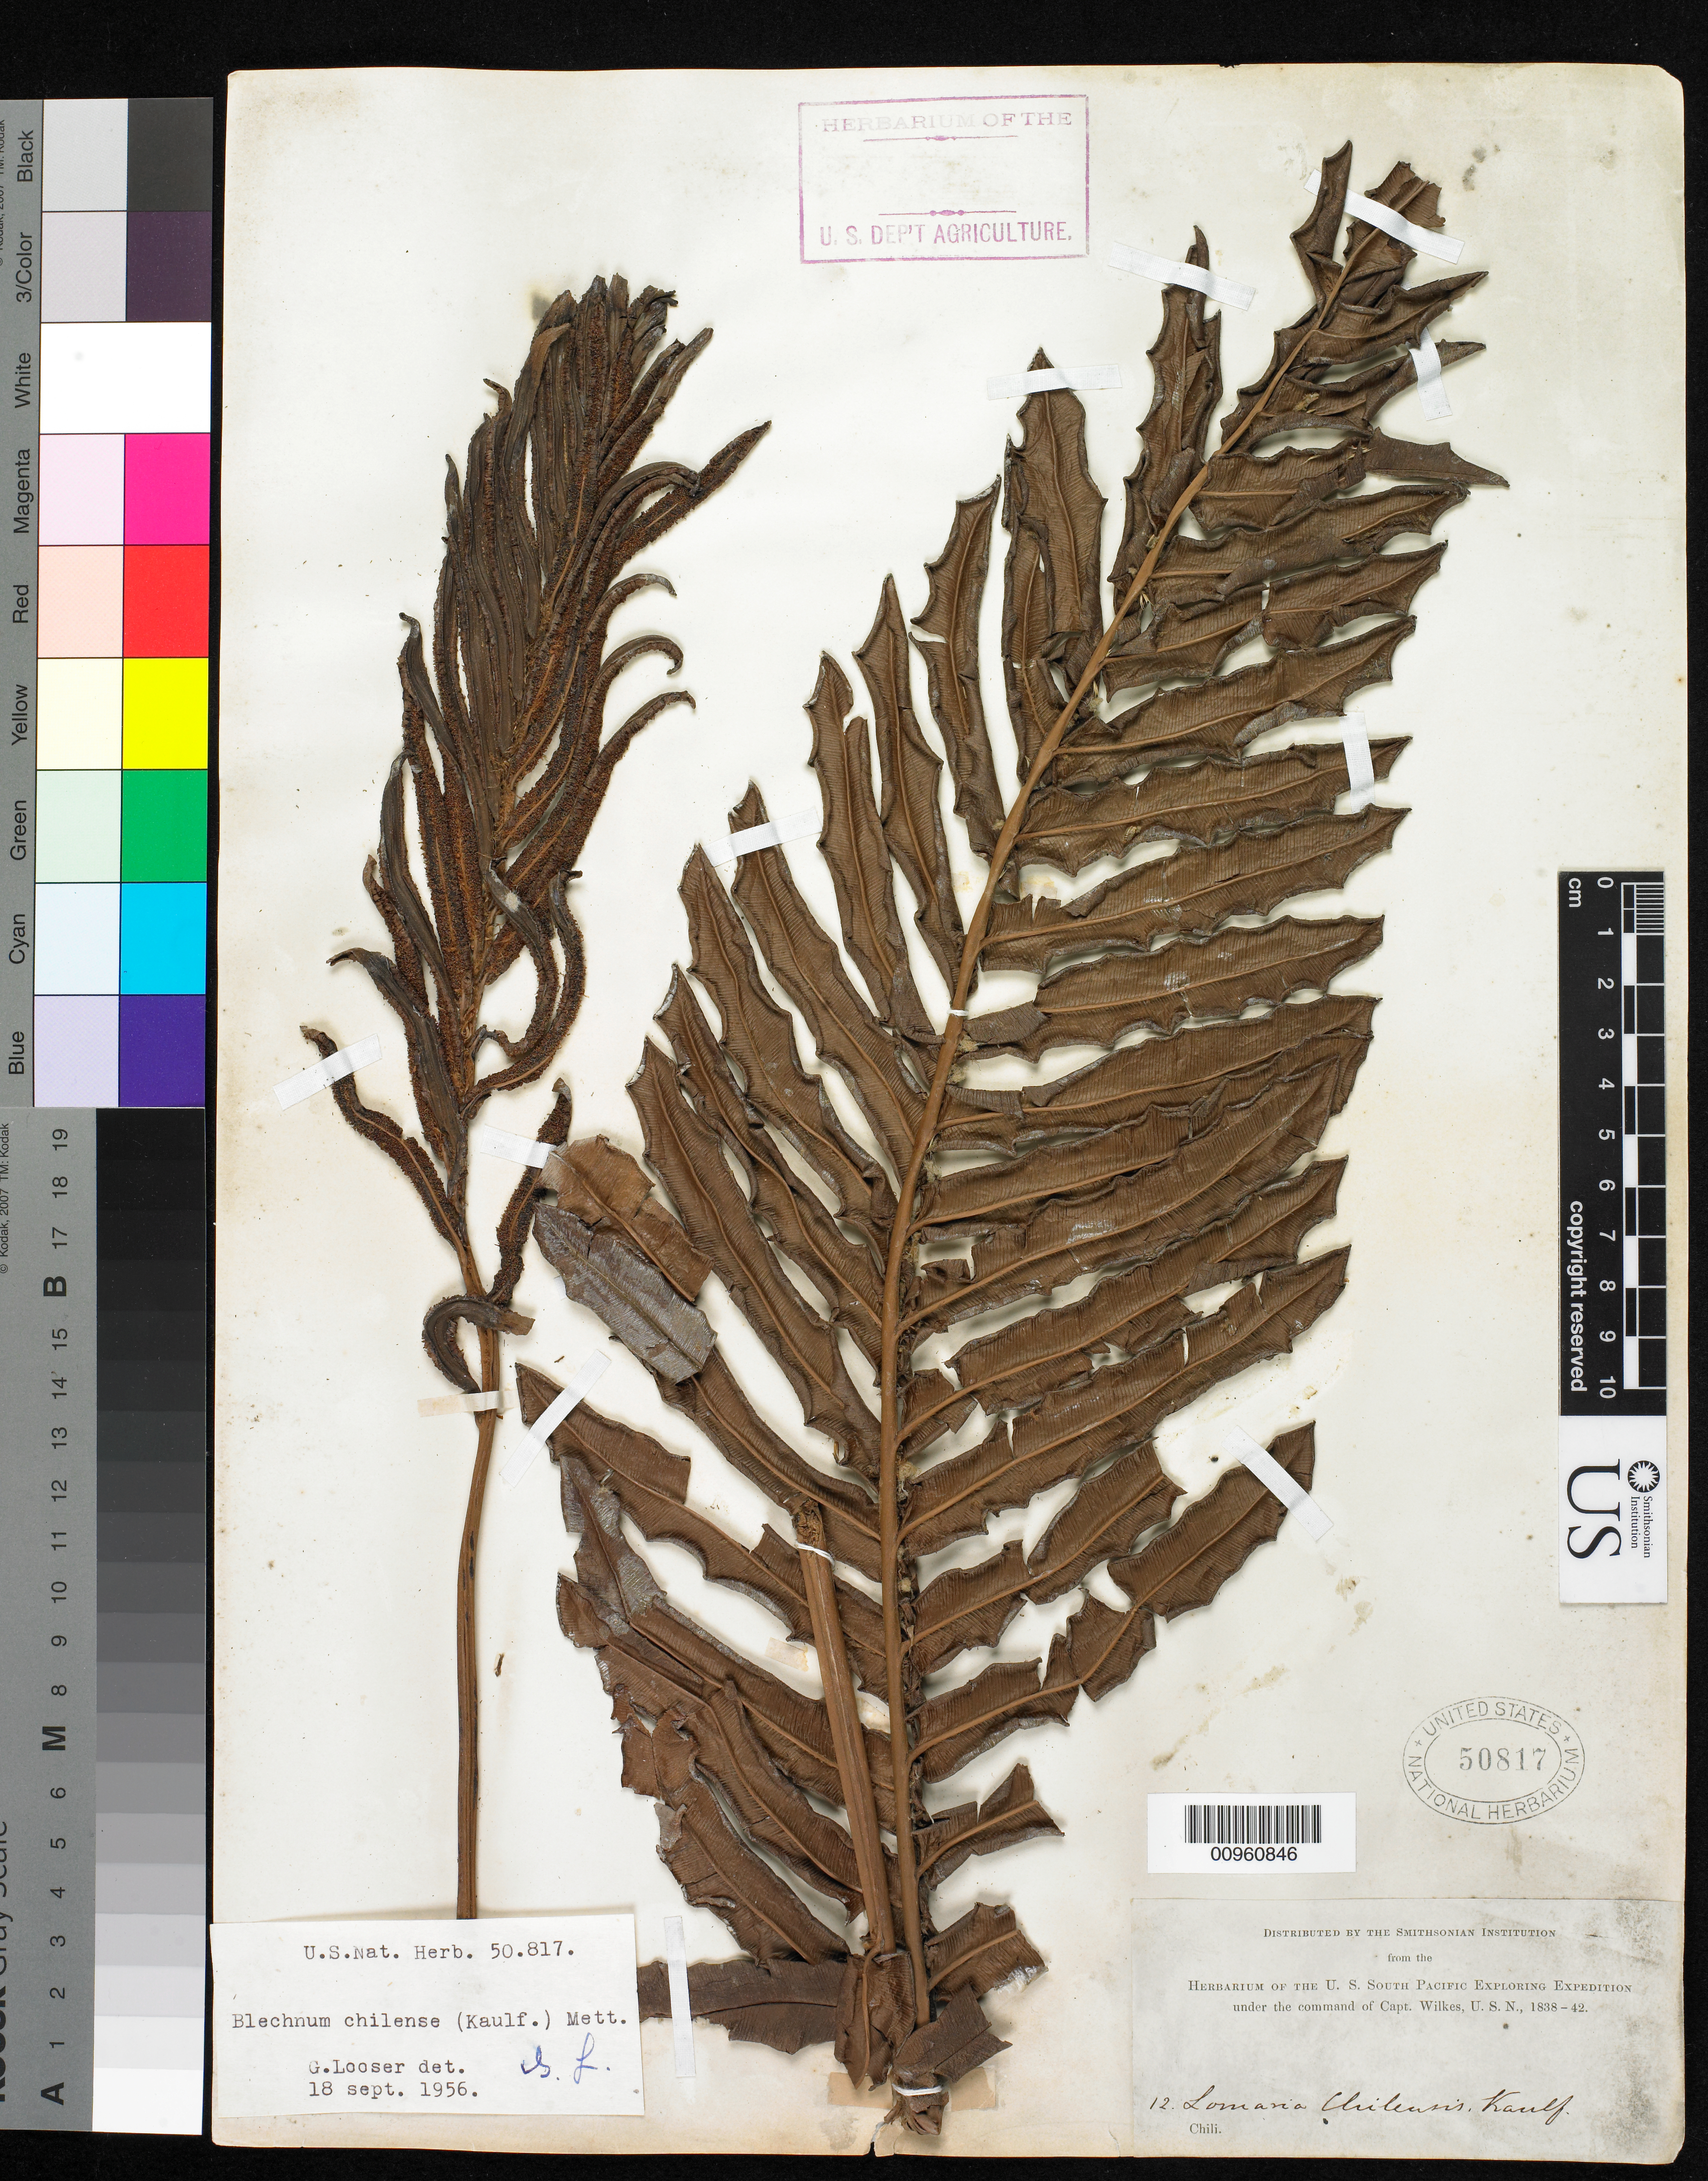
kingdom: Plantae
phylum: Tracheophyta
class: Polypodiopsida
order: Polypodiales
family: Blechnaceae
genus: Blechnum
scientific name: Blechnum cordatum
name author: (Desv.) Hieron.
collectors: Wilkes Explor. Exped.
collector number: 12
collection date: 1838/1842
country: Chile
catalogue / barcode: US 50817